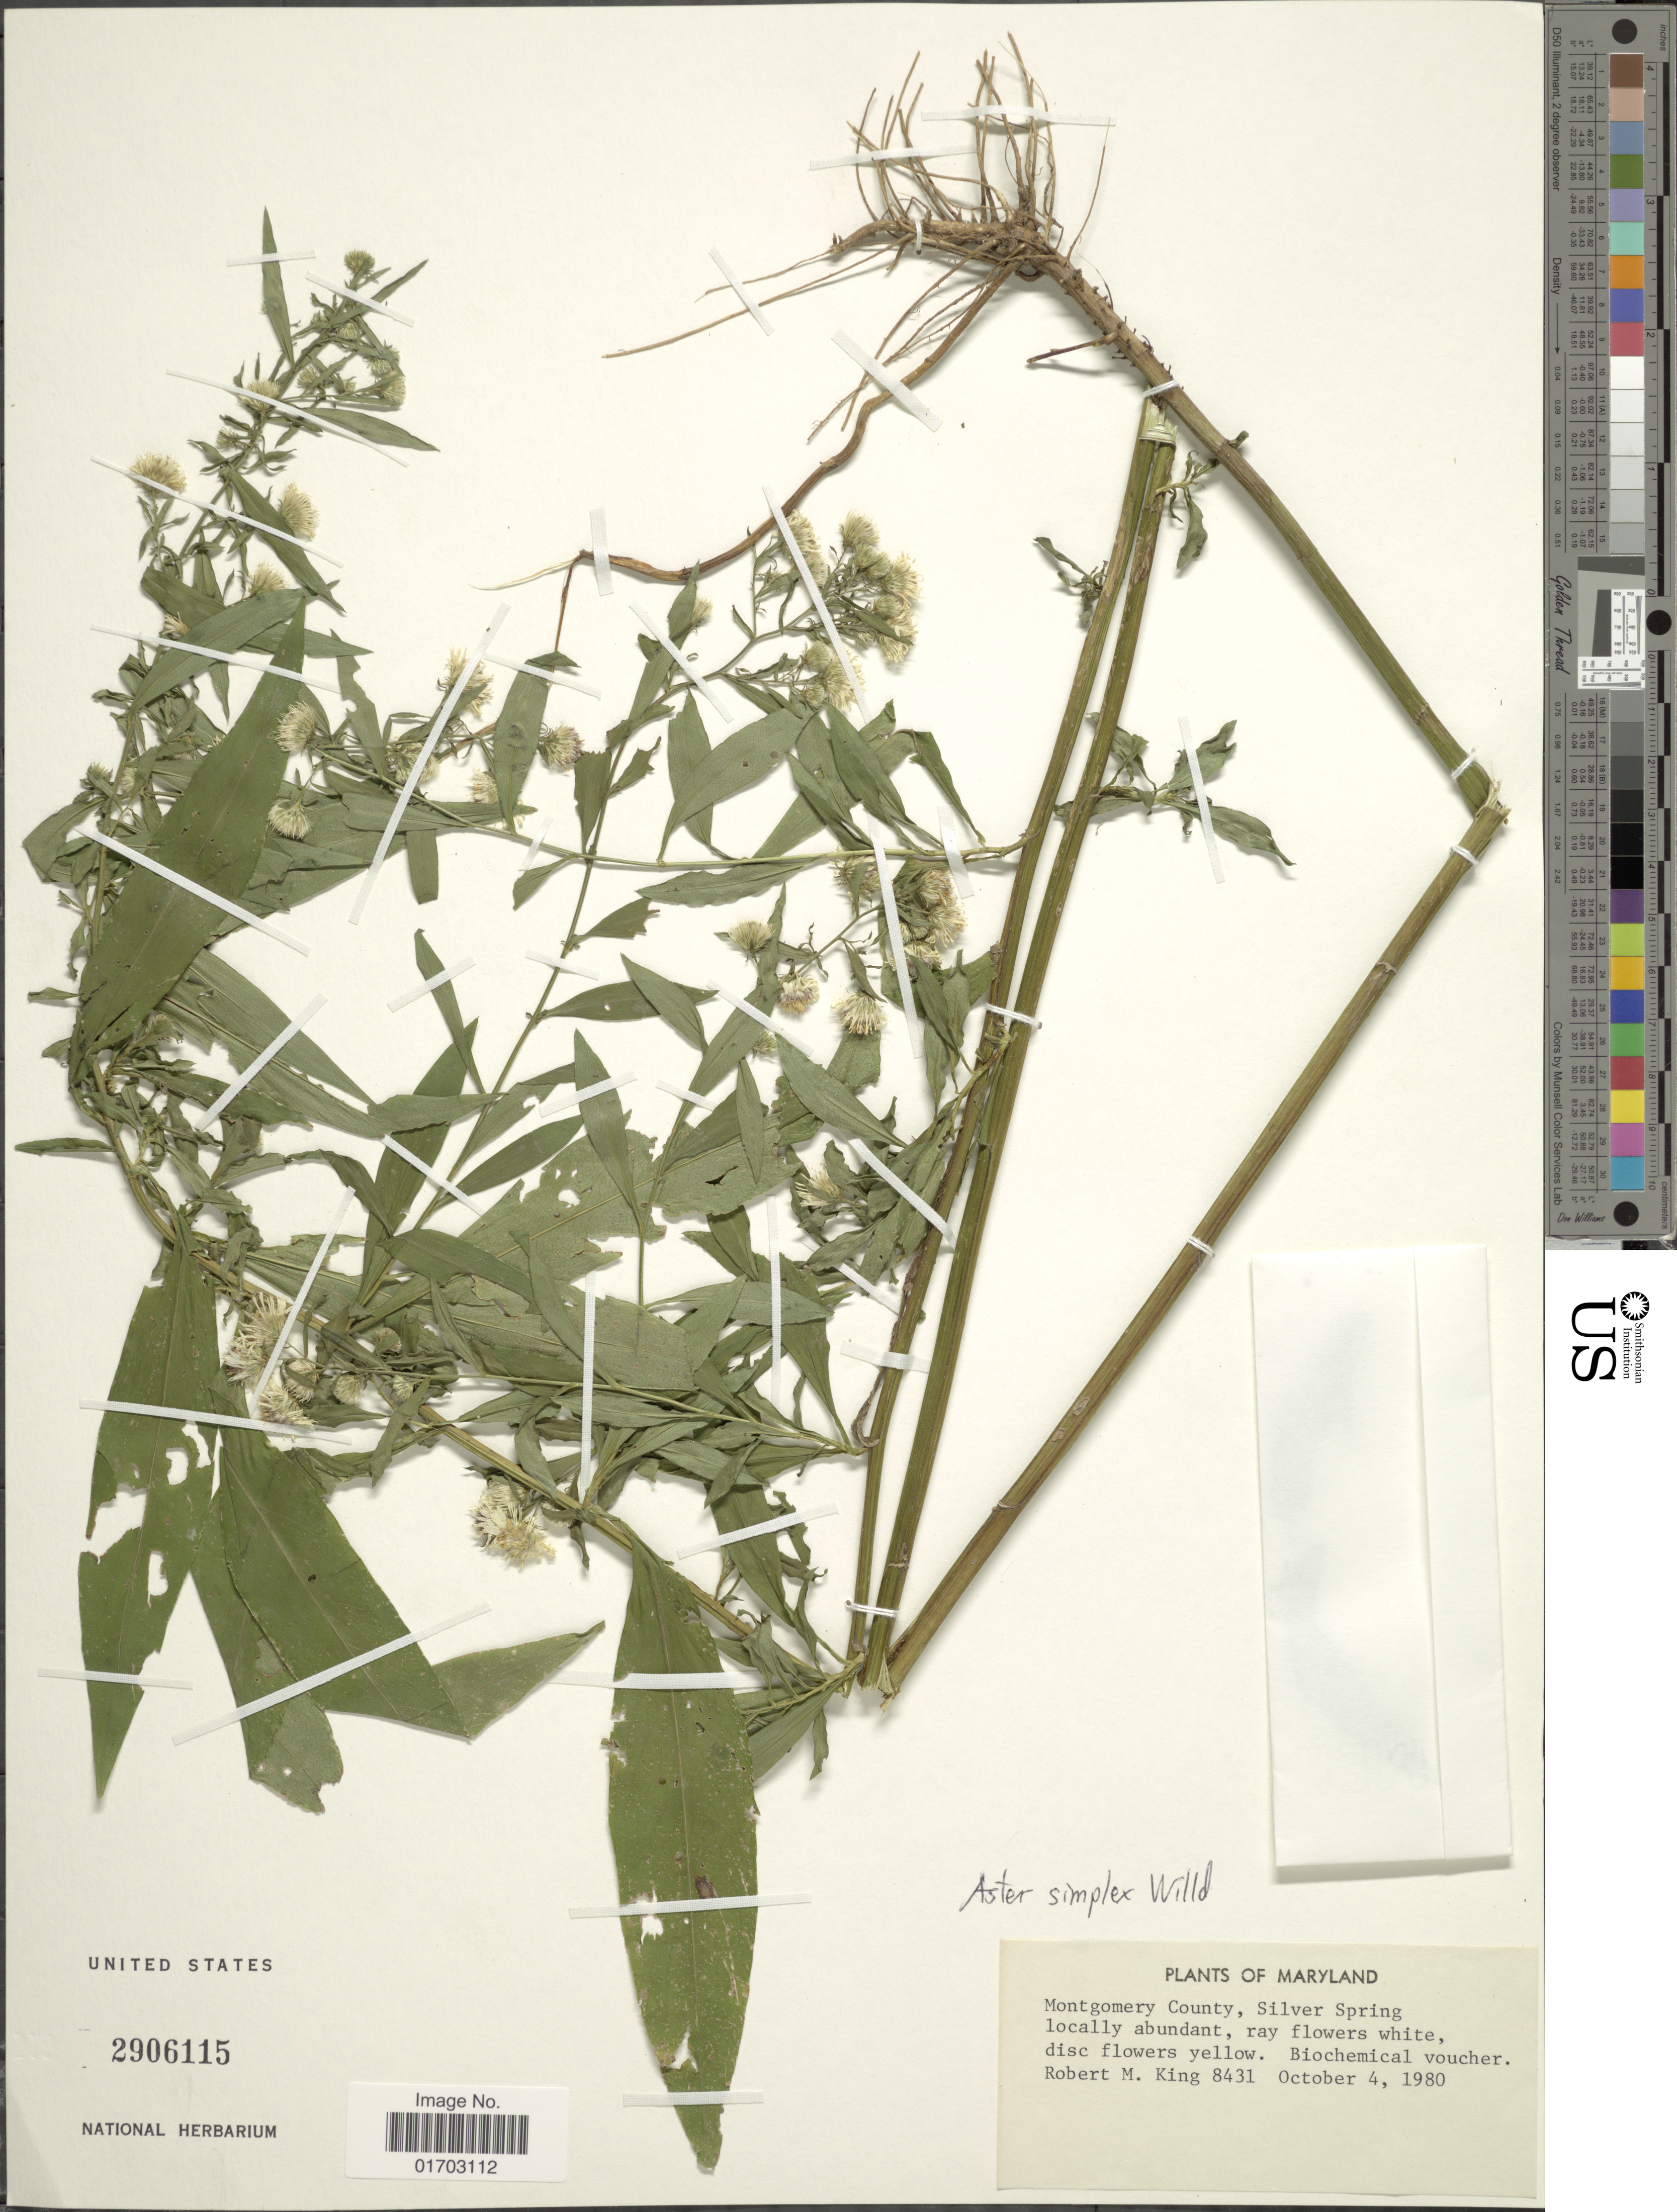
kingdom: Plantae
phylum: Tracheophyta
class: Magnoliopsida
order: Asterales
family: Asteraceae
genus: Symphyotrichum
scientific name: Symphyotrichum simplex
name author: (Willd.) Á. Löve & D. Löve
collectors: R. M. King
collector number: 8431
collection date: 1980-10-04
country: United States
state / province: Maryland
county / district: Montgomery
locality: Montgomery County, Silver Spring locally abundant.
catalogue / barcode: US 2906115